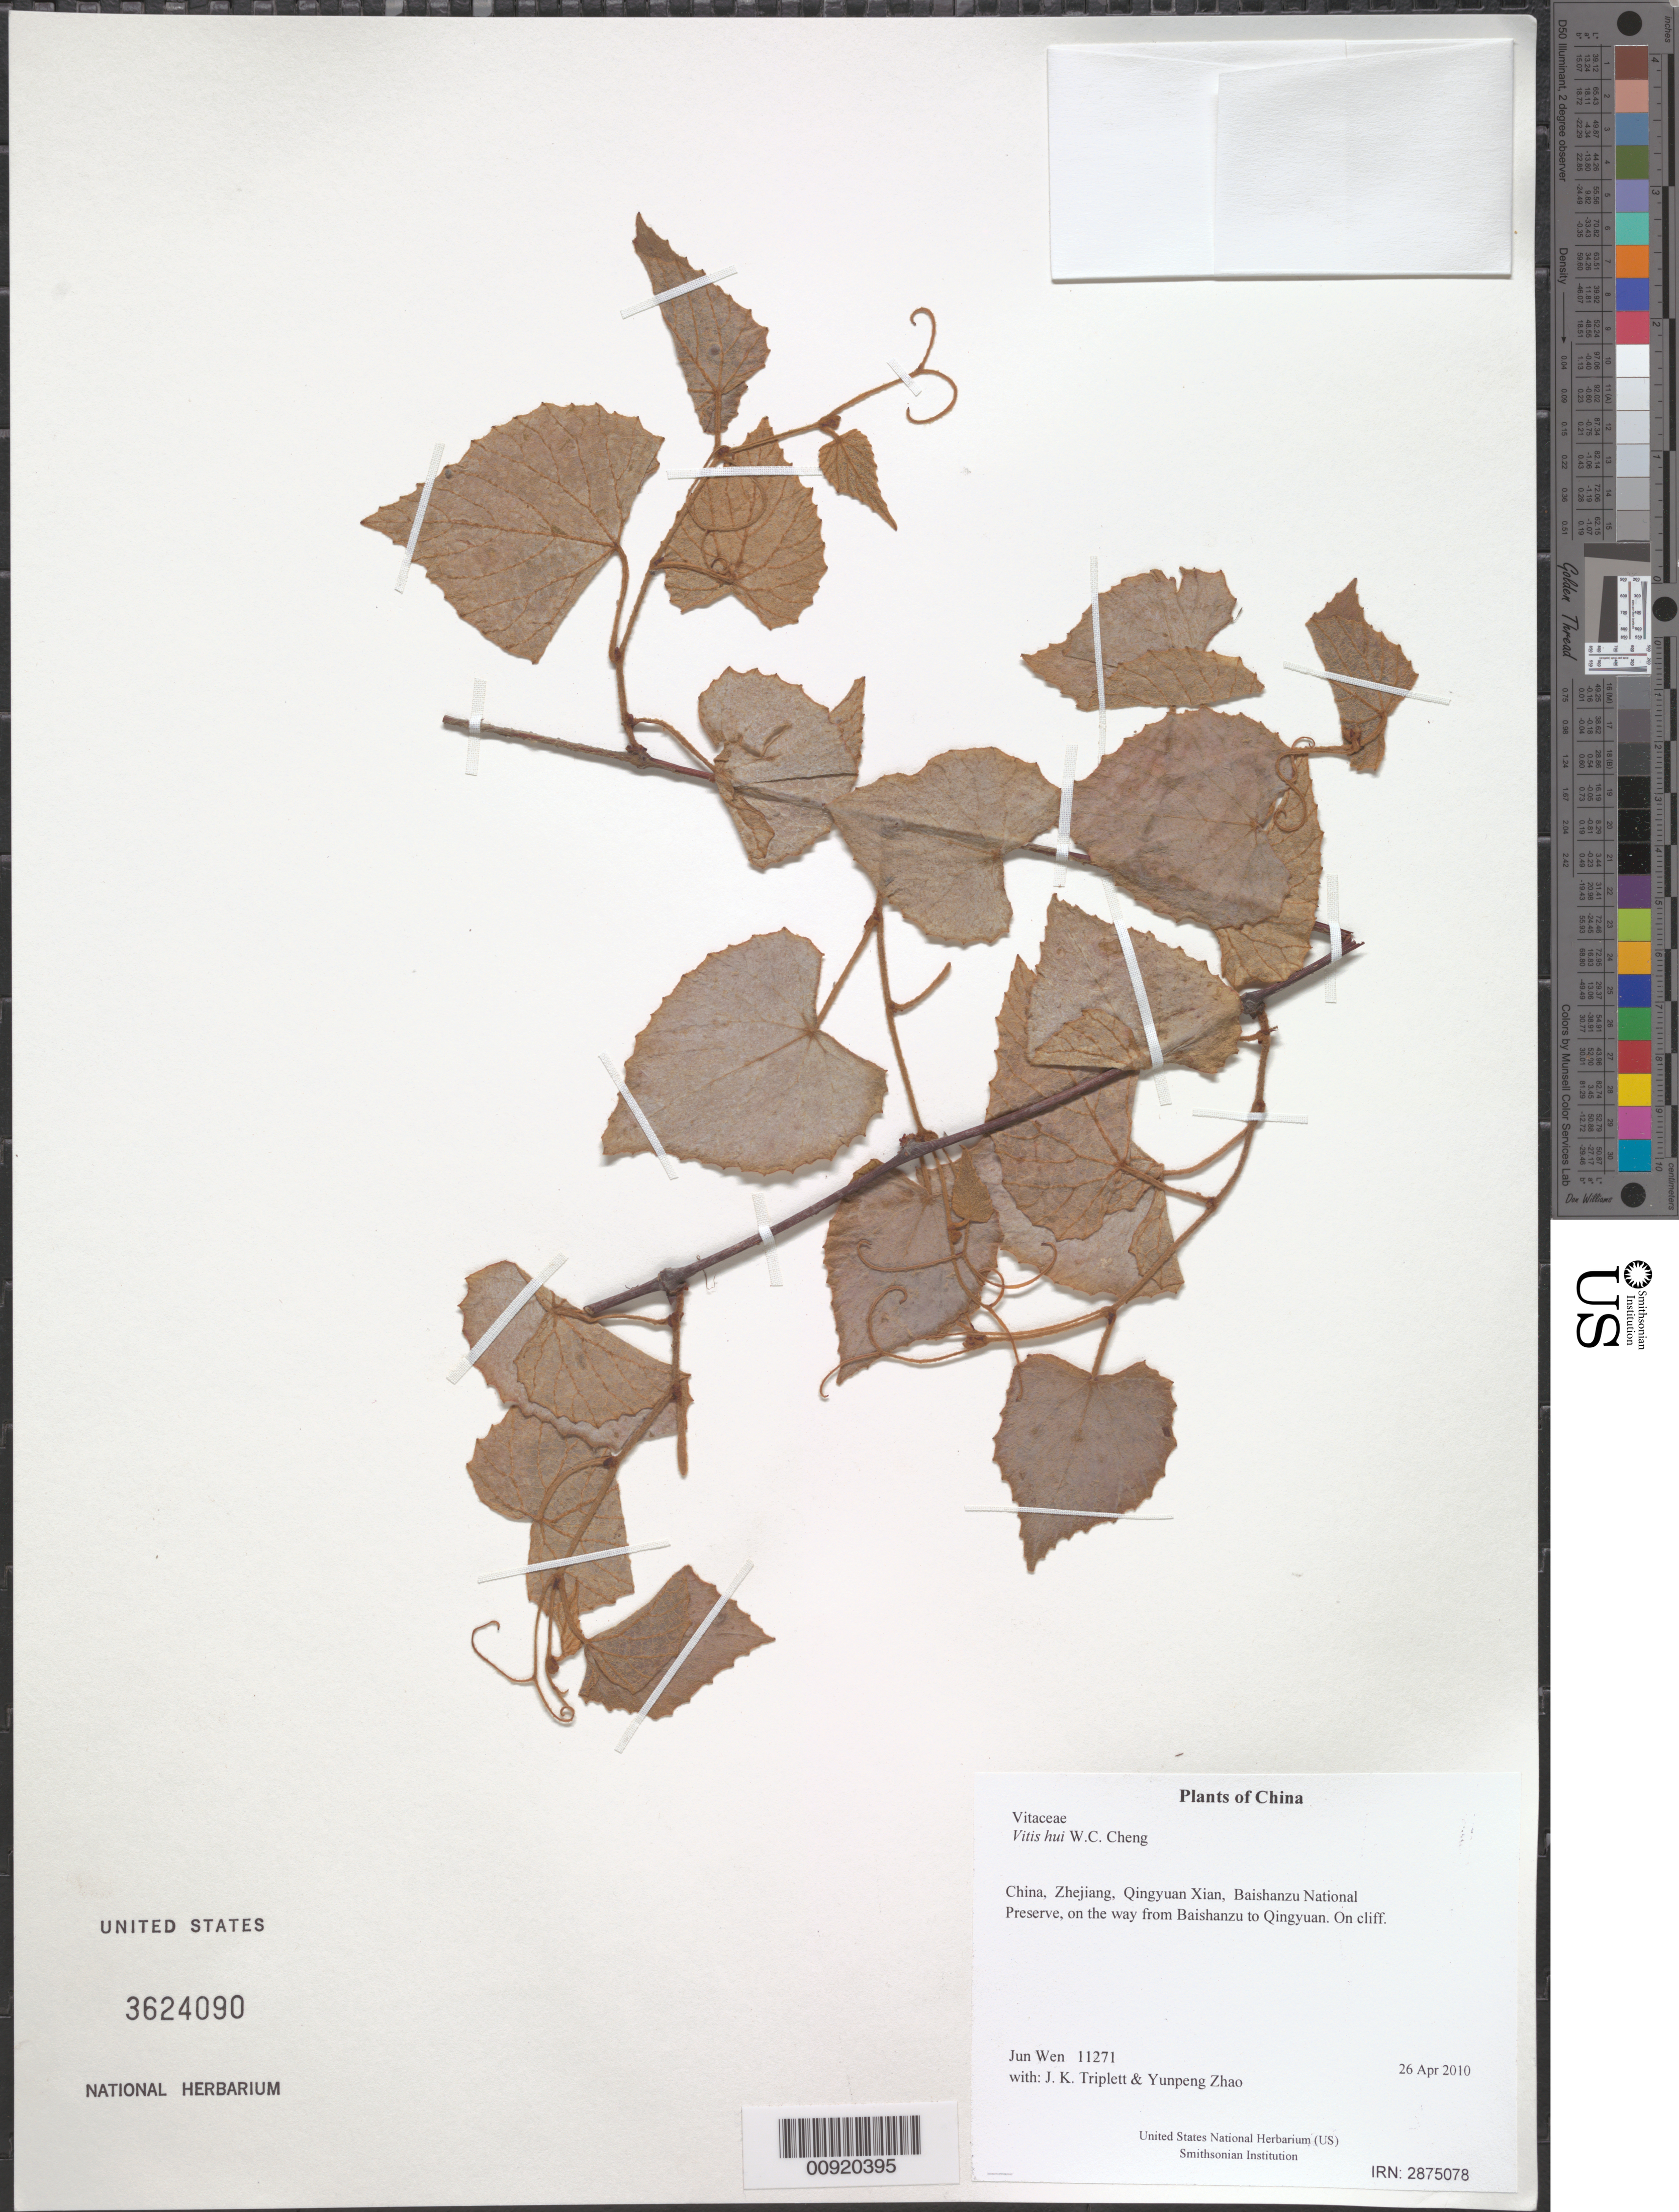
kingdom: Plantae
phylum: Tracheophyta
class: Magnoliopsida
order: Vitales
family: Vitaceae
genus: Vitis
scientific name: Vitis hui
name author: W.C. Cheng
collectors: J. Wen, J. K. Triplett & Yunpeng Zhao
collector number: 11271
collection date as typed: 26 Apr 2010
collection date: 2010-04-26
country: China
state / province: Zhejiang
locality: Qingyuan Xian, Baishanzu National Preserve, on the way from Baishanzu to Qingyuan. On cliff.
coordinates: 27 42.858 N, 119 09.609 E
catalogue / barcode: US 3624090